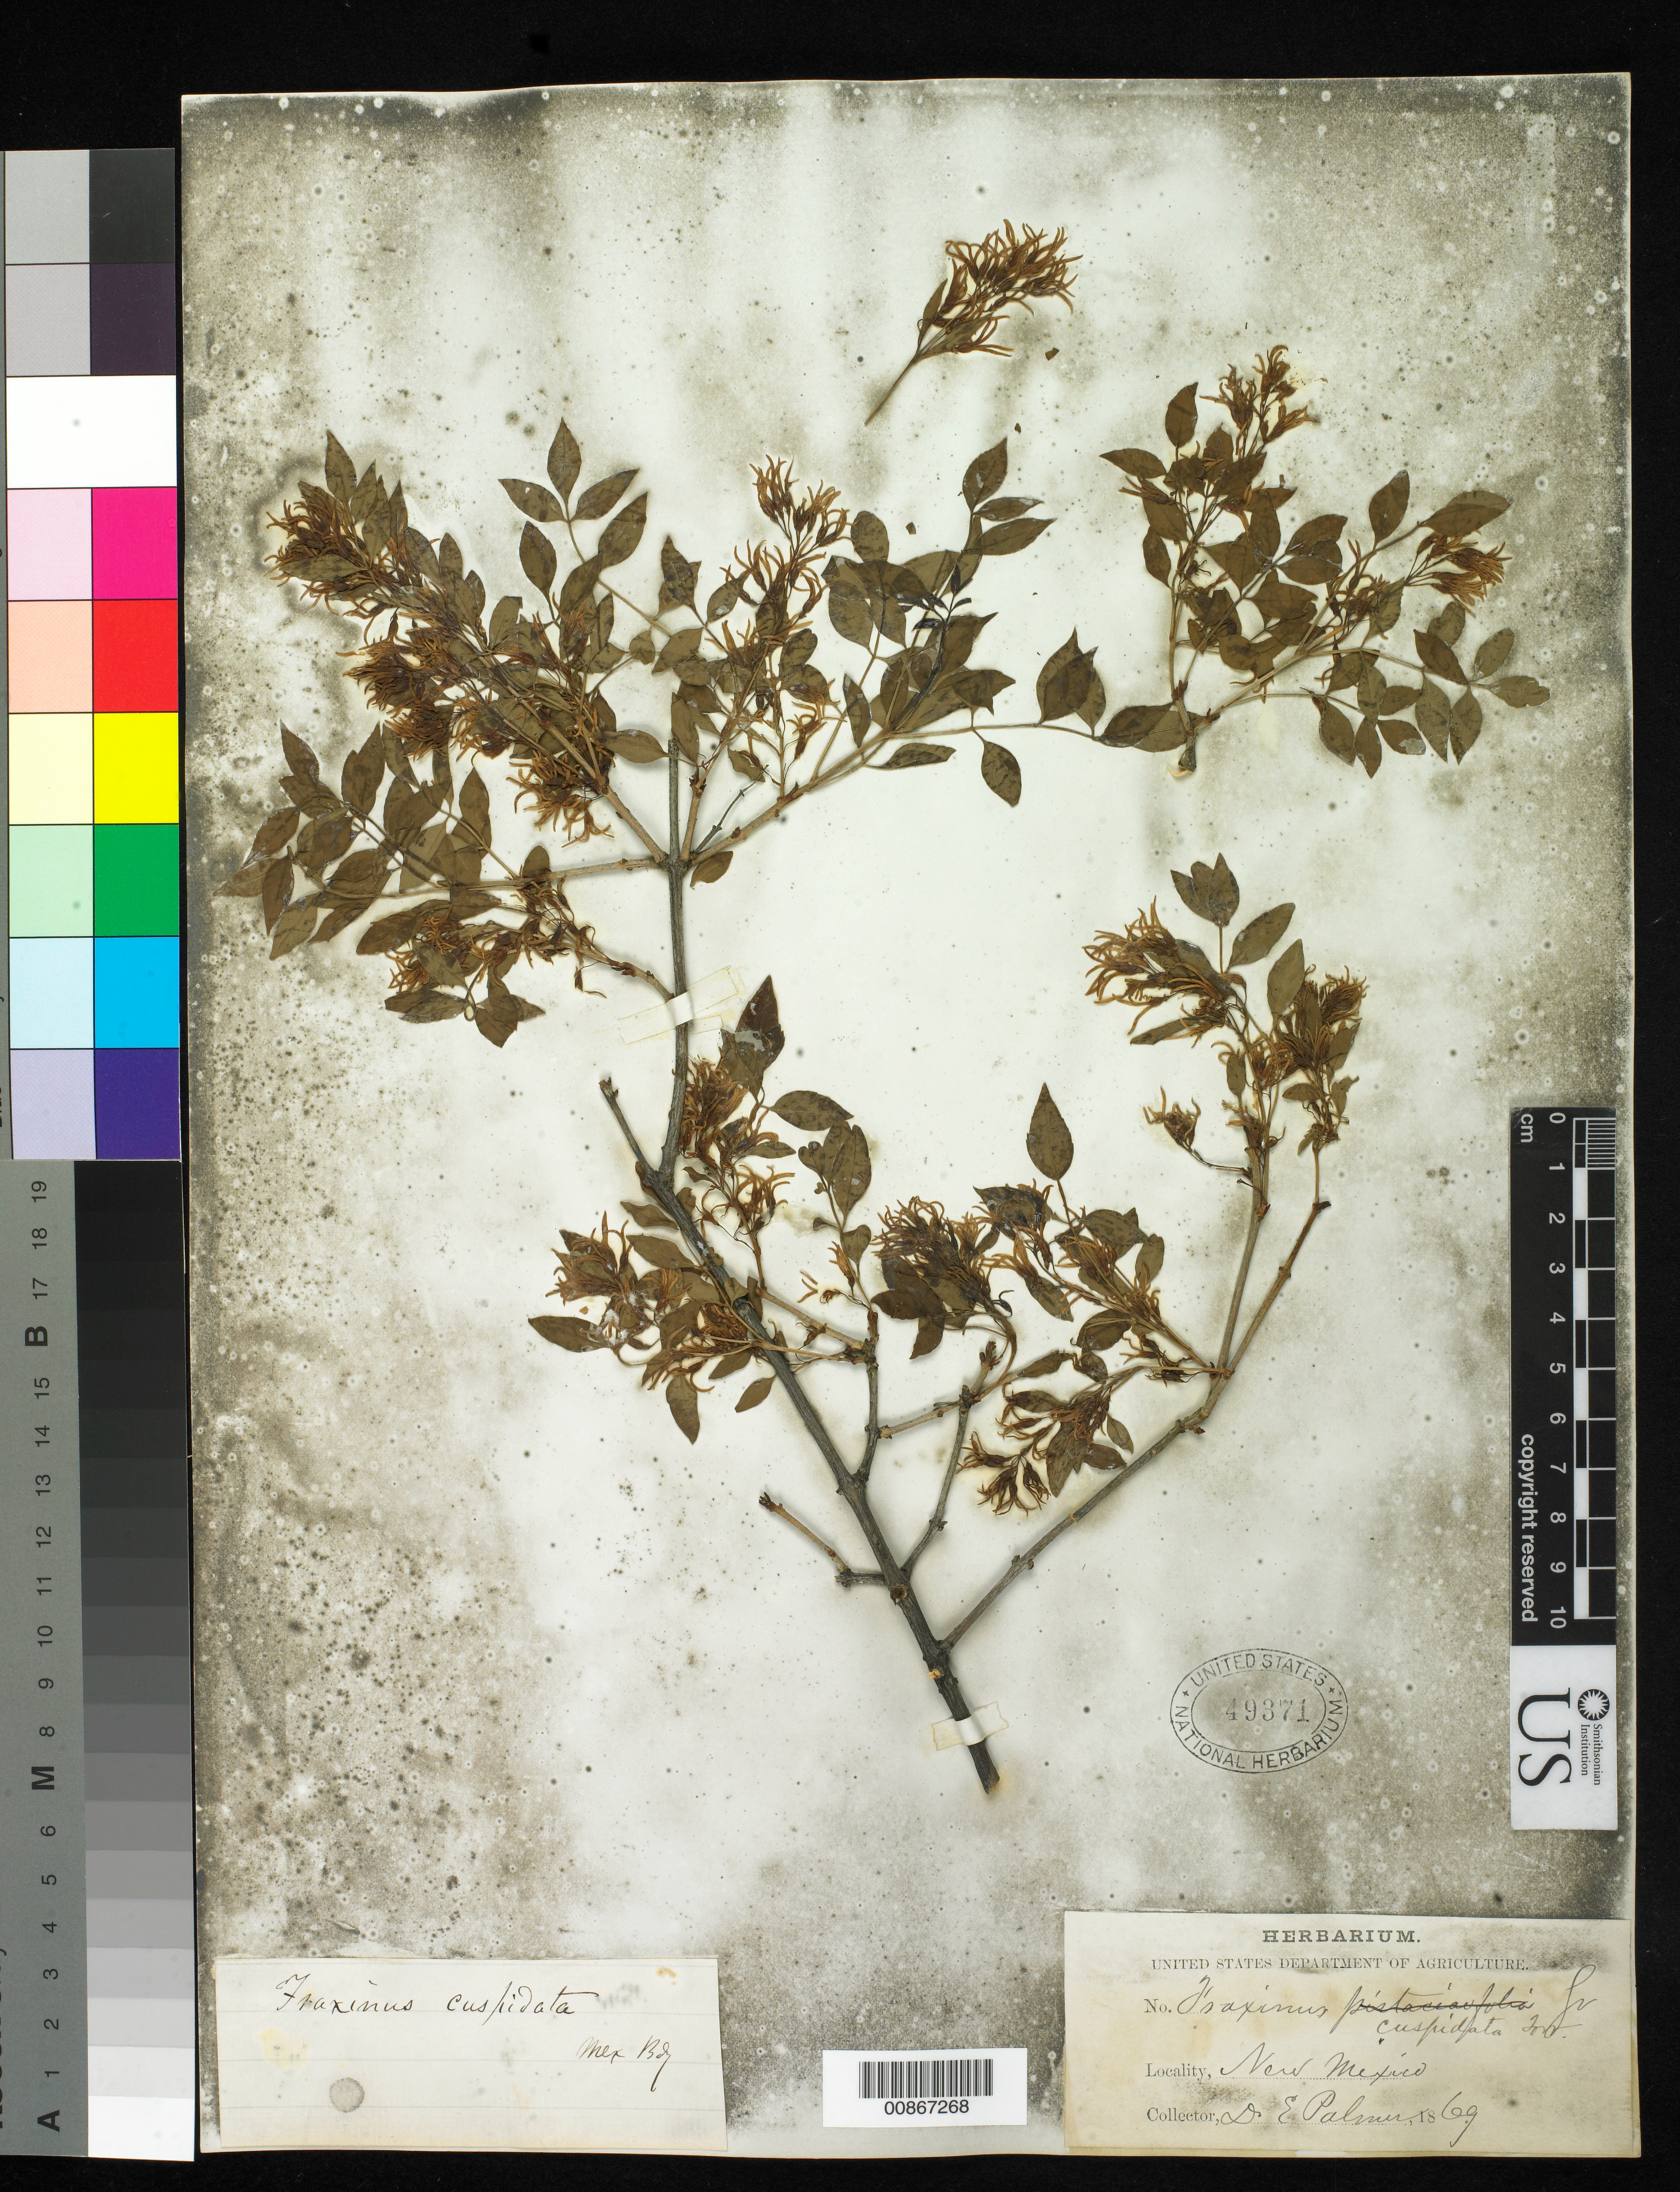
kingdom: Plantae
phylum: Tracheophyta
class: Magnoliopsida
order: Lamiales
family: Oleaceae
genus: Fraxinus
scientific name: Fraxinus cuspidata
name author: Torr.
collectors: E. Palmer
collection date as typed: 1869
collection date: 1869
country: United States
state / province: New Mexico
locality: New Mexico.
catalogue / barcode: US 49371